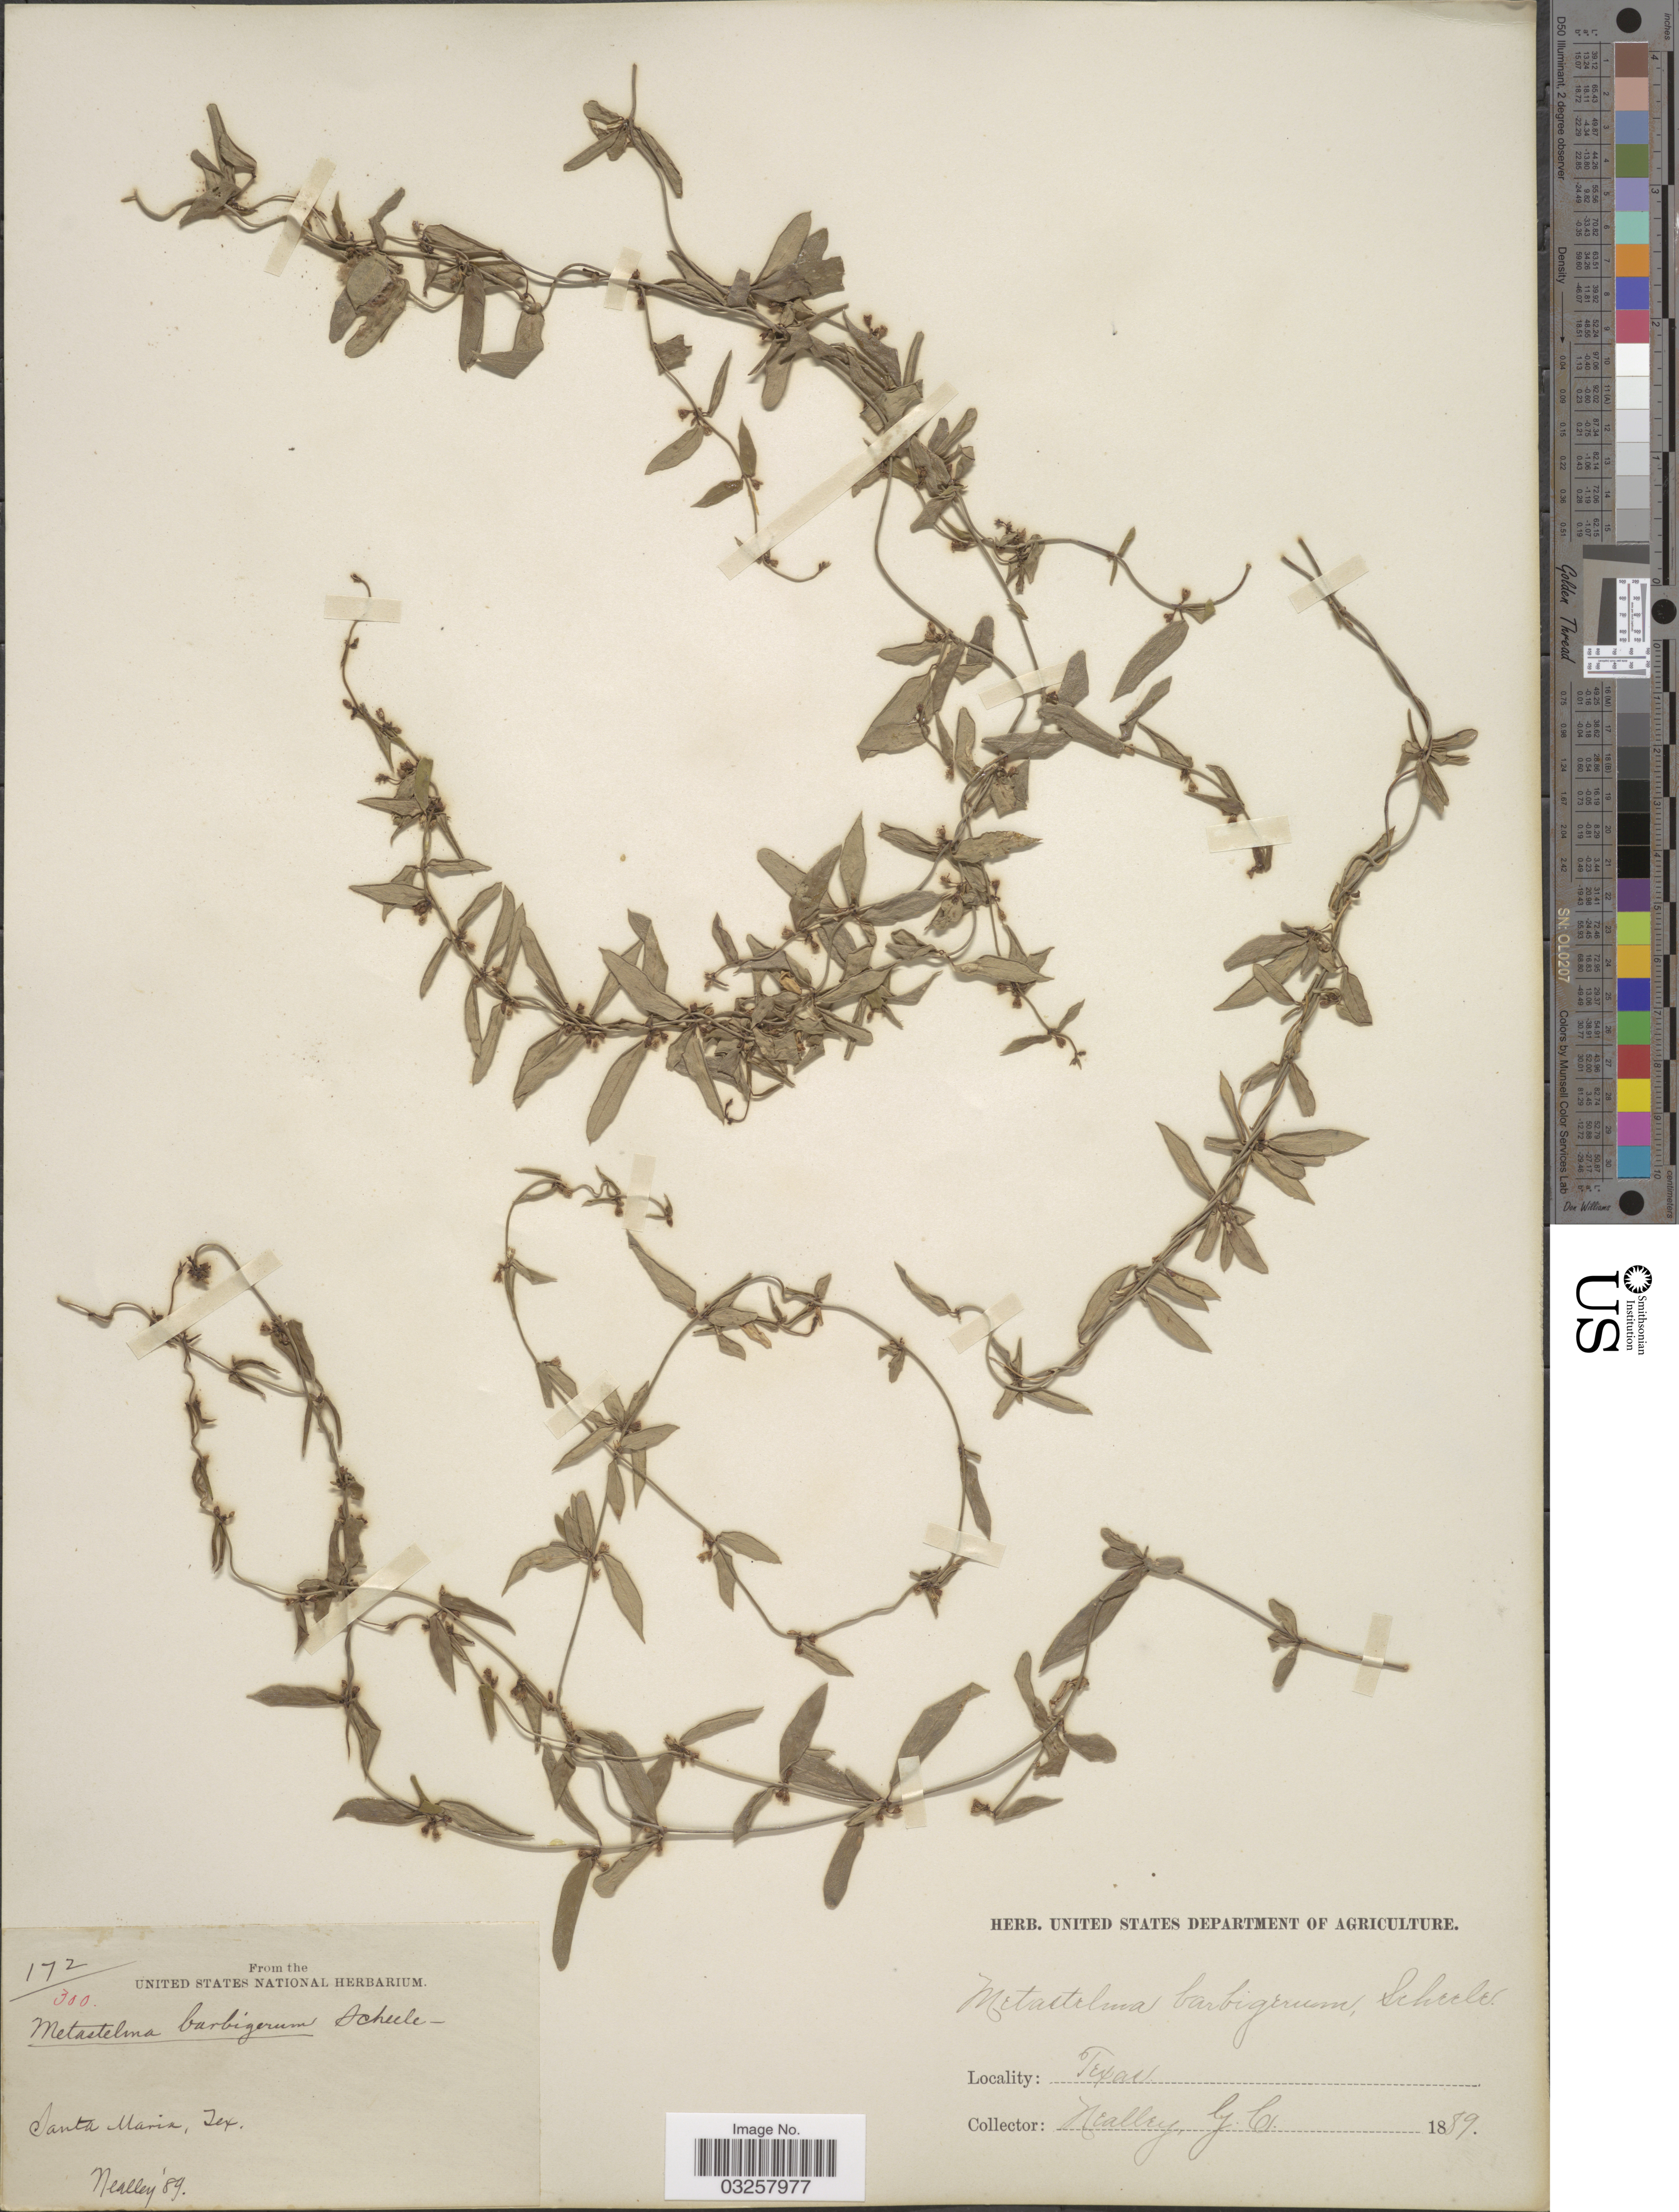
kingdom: Plantae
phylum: Tracheophyta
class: Magnoliopsida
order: Gentianales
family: Apocynaceae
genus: Metastelma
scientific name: Metastelma barbigerum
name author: Scheele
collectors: G. C. Nealley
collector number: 172/300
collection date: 1889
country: United States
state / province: Texas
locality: Santa Maria, Tex.